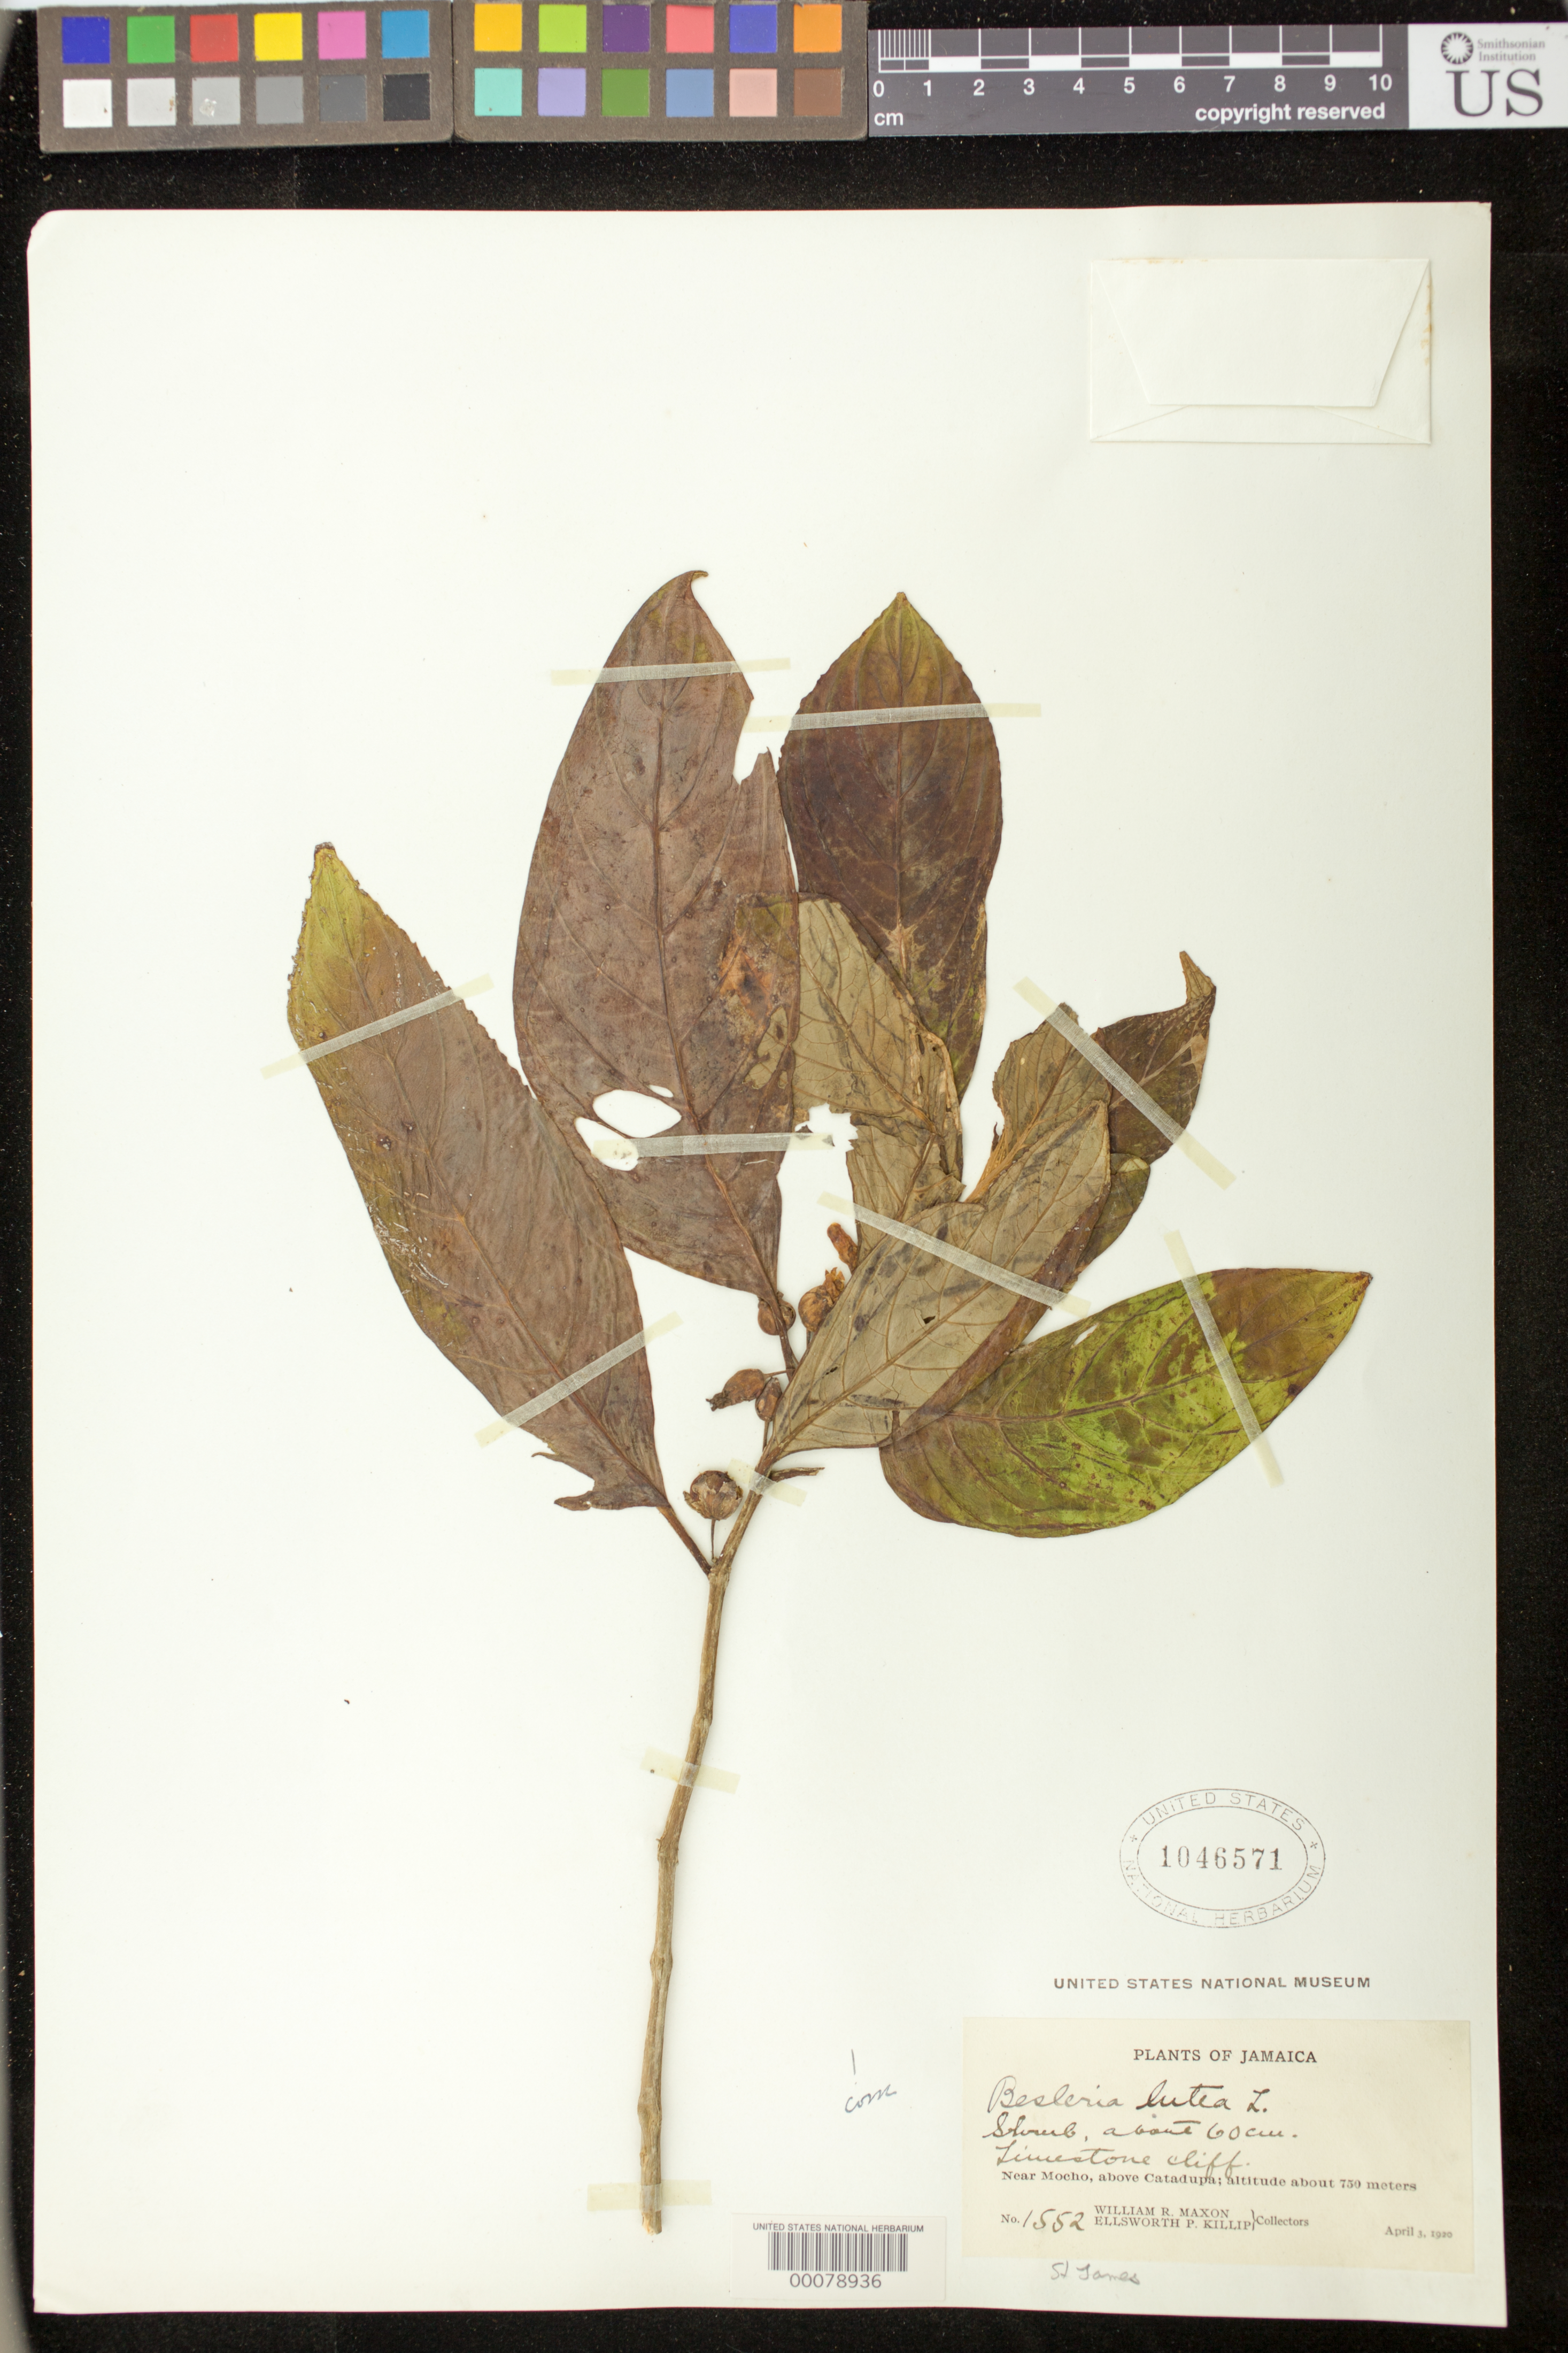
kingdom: Plantae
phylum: Tracheophyta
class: Magnoliopsida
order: Lamiales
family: Gesneriaceae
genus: Besleria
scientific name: Besleria lutea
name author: L.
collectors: W. R. Maxon & E. P. Killip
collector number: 1552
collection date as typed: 03 Apr 1920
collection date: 1920-04-03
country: Jamaica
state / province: Saint James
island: Jamaica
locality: Near Mocho, above Catadupa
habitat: Limestone cliff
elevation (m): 750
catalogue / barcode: US 1046571